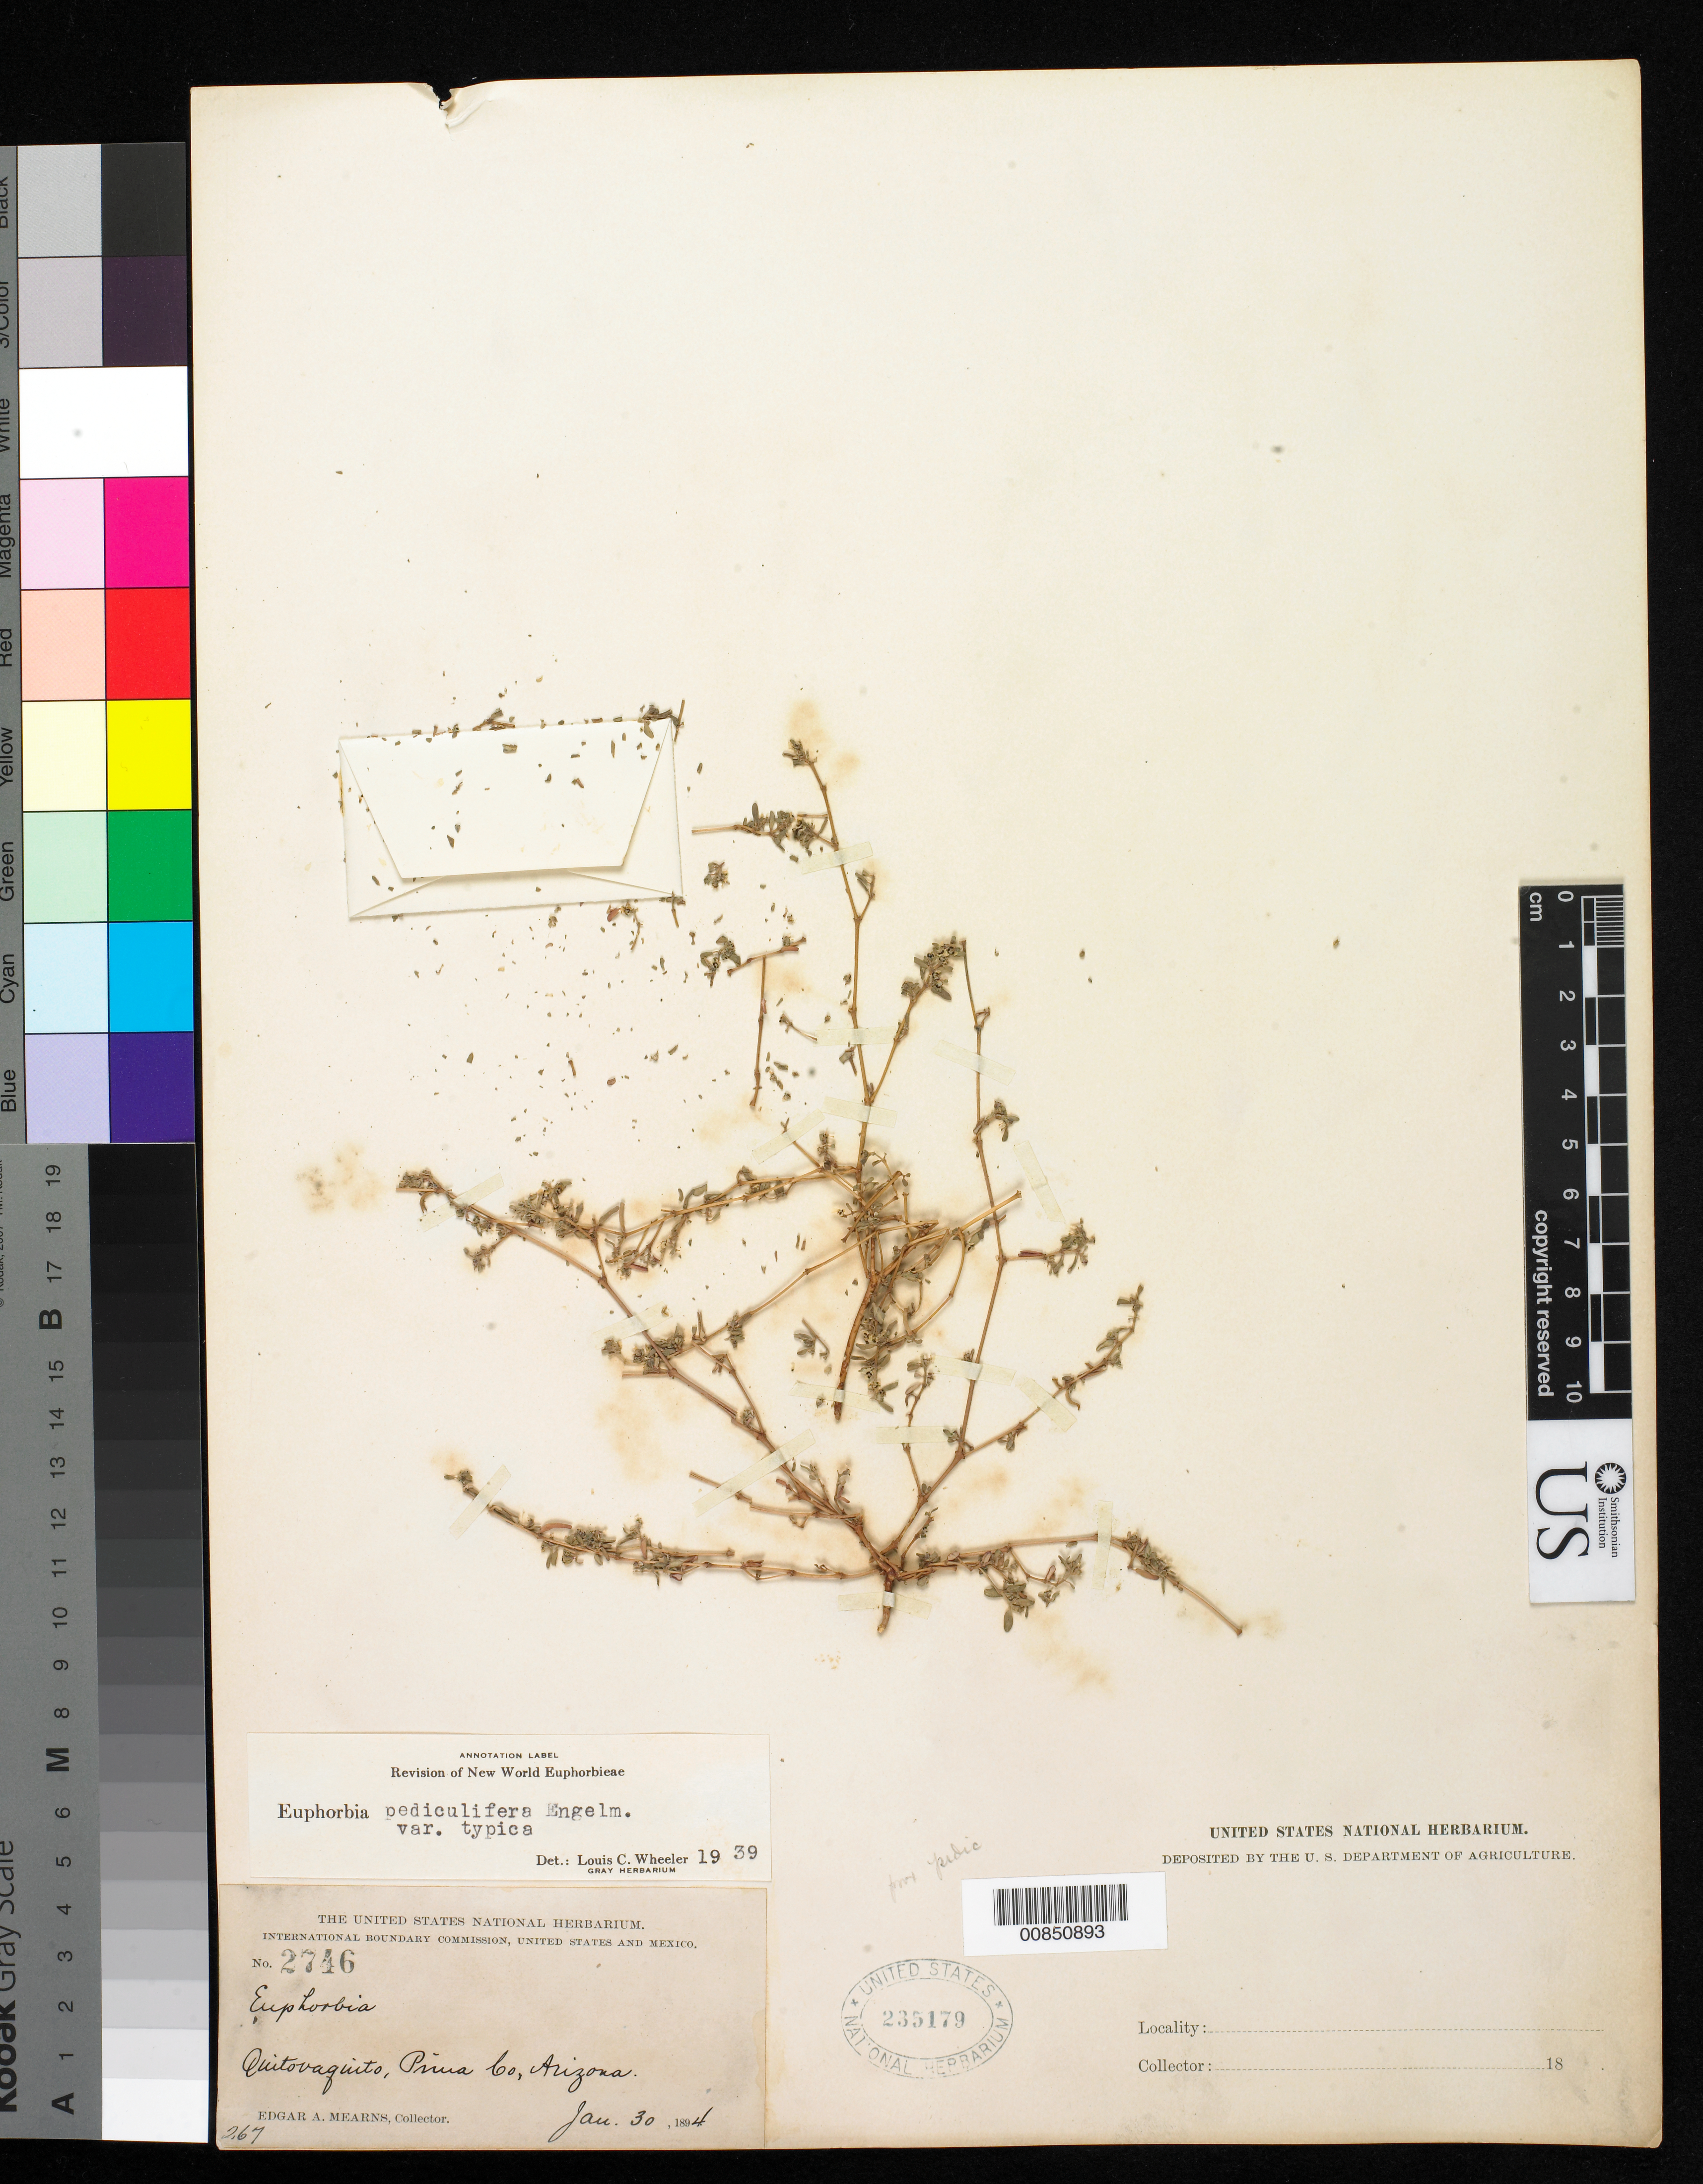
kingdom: Plantae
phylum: Tracheophyta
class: Magnoliopsida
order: Malpighiales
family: Euphorbiaceae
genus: Euphorbia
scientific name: Euphorbia pediculifera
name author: Engelm.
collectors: E. A. Mearns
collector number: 2746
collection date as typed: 30 Jan 1894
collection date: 1894-01-30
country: United States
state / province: Arizona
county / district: Pima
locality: Quitovaquito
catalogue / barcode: US 235179